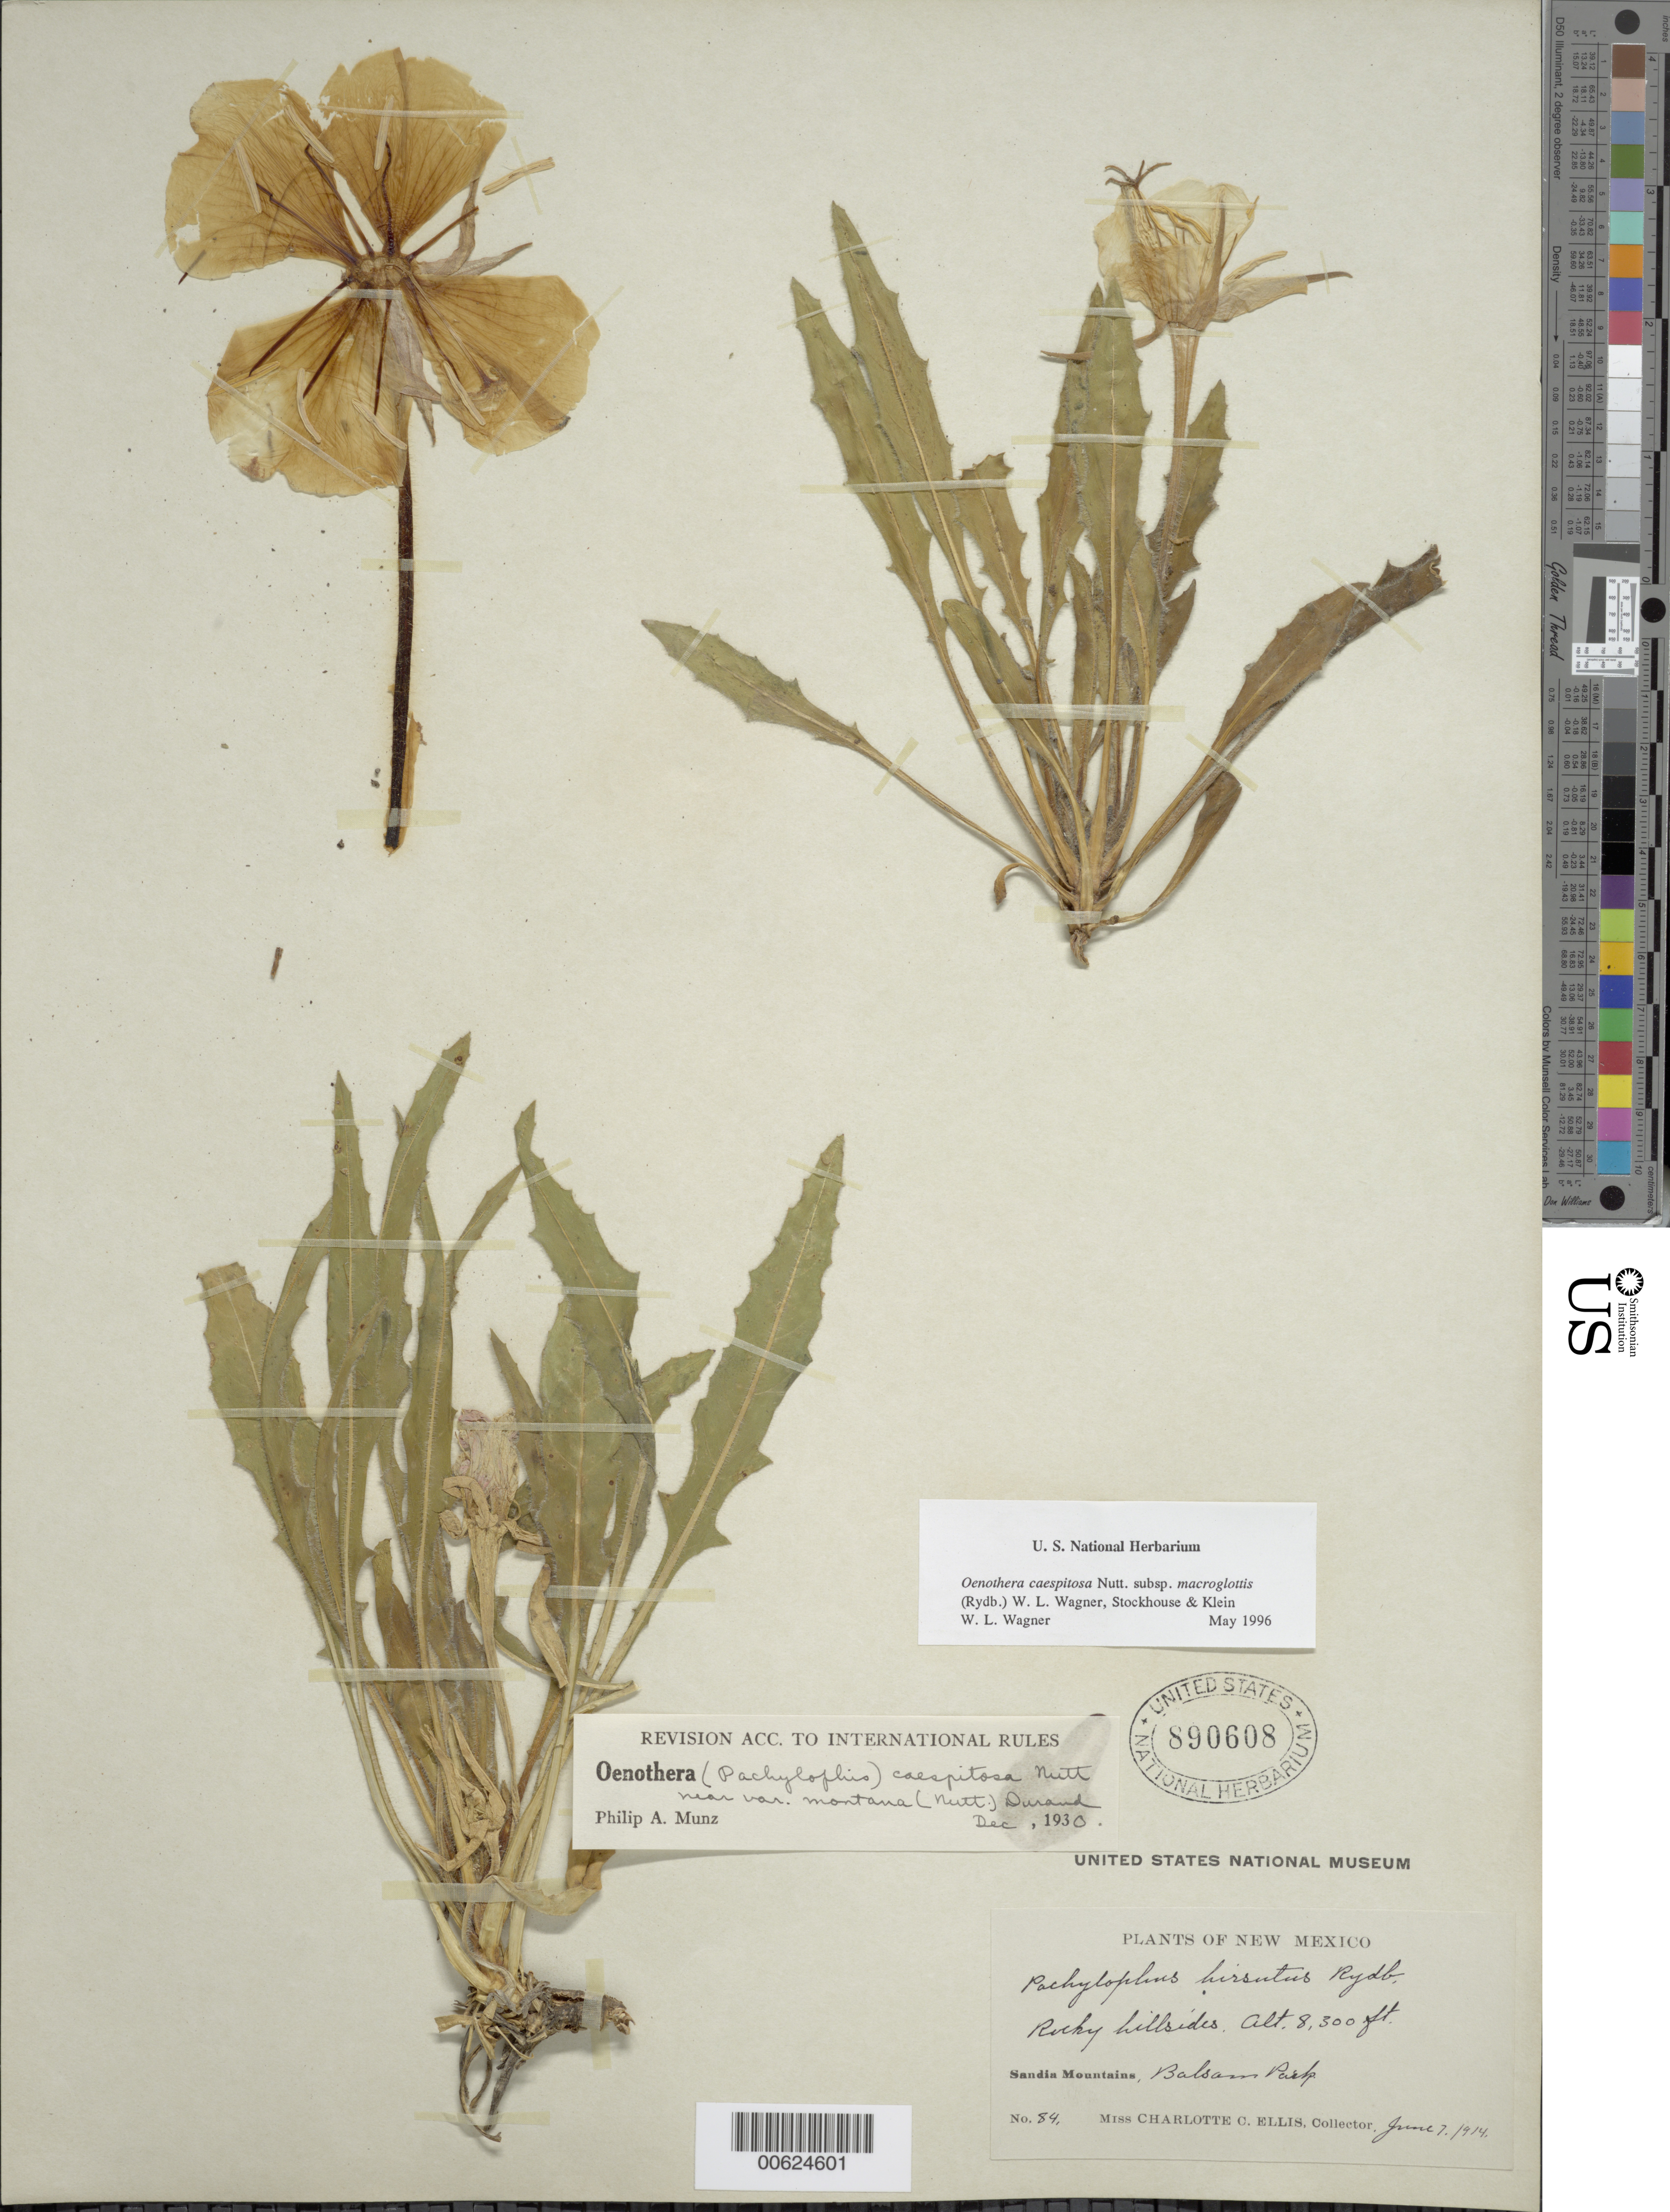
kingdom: Plantae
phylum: Tracheophyta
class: Magnoliopsida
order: Myrtales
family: Onagraceae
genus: Oenothera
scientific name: Oenothera cespitosa subsp. marginata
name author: (Nutt. ex Hook. & Arn.) Munz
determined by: Wagner, W. L., (BOT), Smithsonian Institution - National Museum of Natural History (UNITED STATES)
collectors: C. C. Ellis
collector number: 84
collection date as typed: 07 Jun 1914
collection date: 1914-06-07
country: United States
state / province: New Mexico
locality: Sandia Mountains, Balsam Park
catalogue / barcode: US 890608